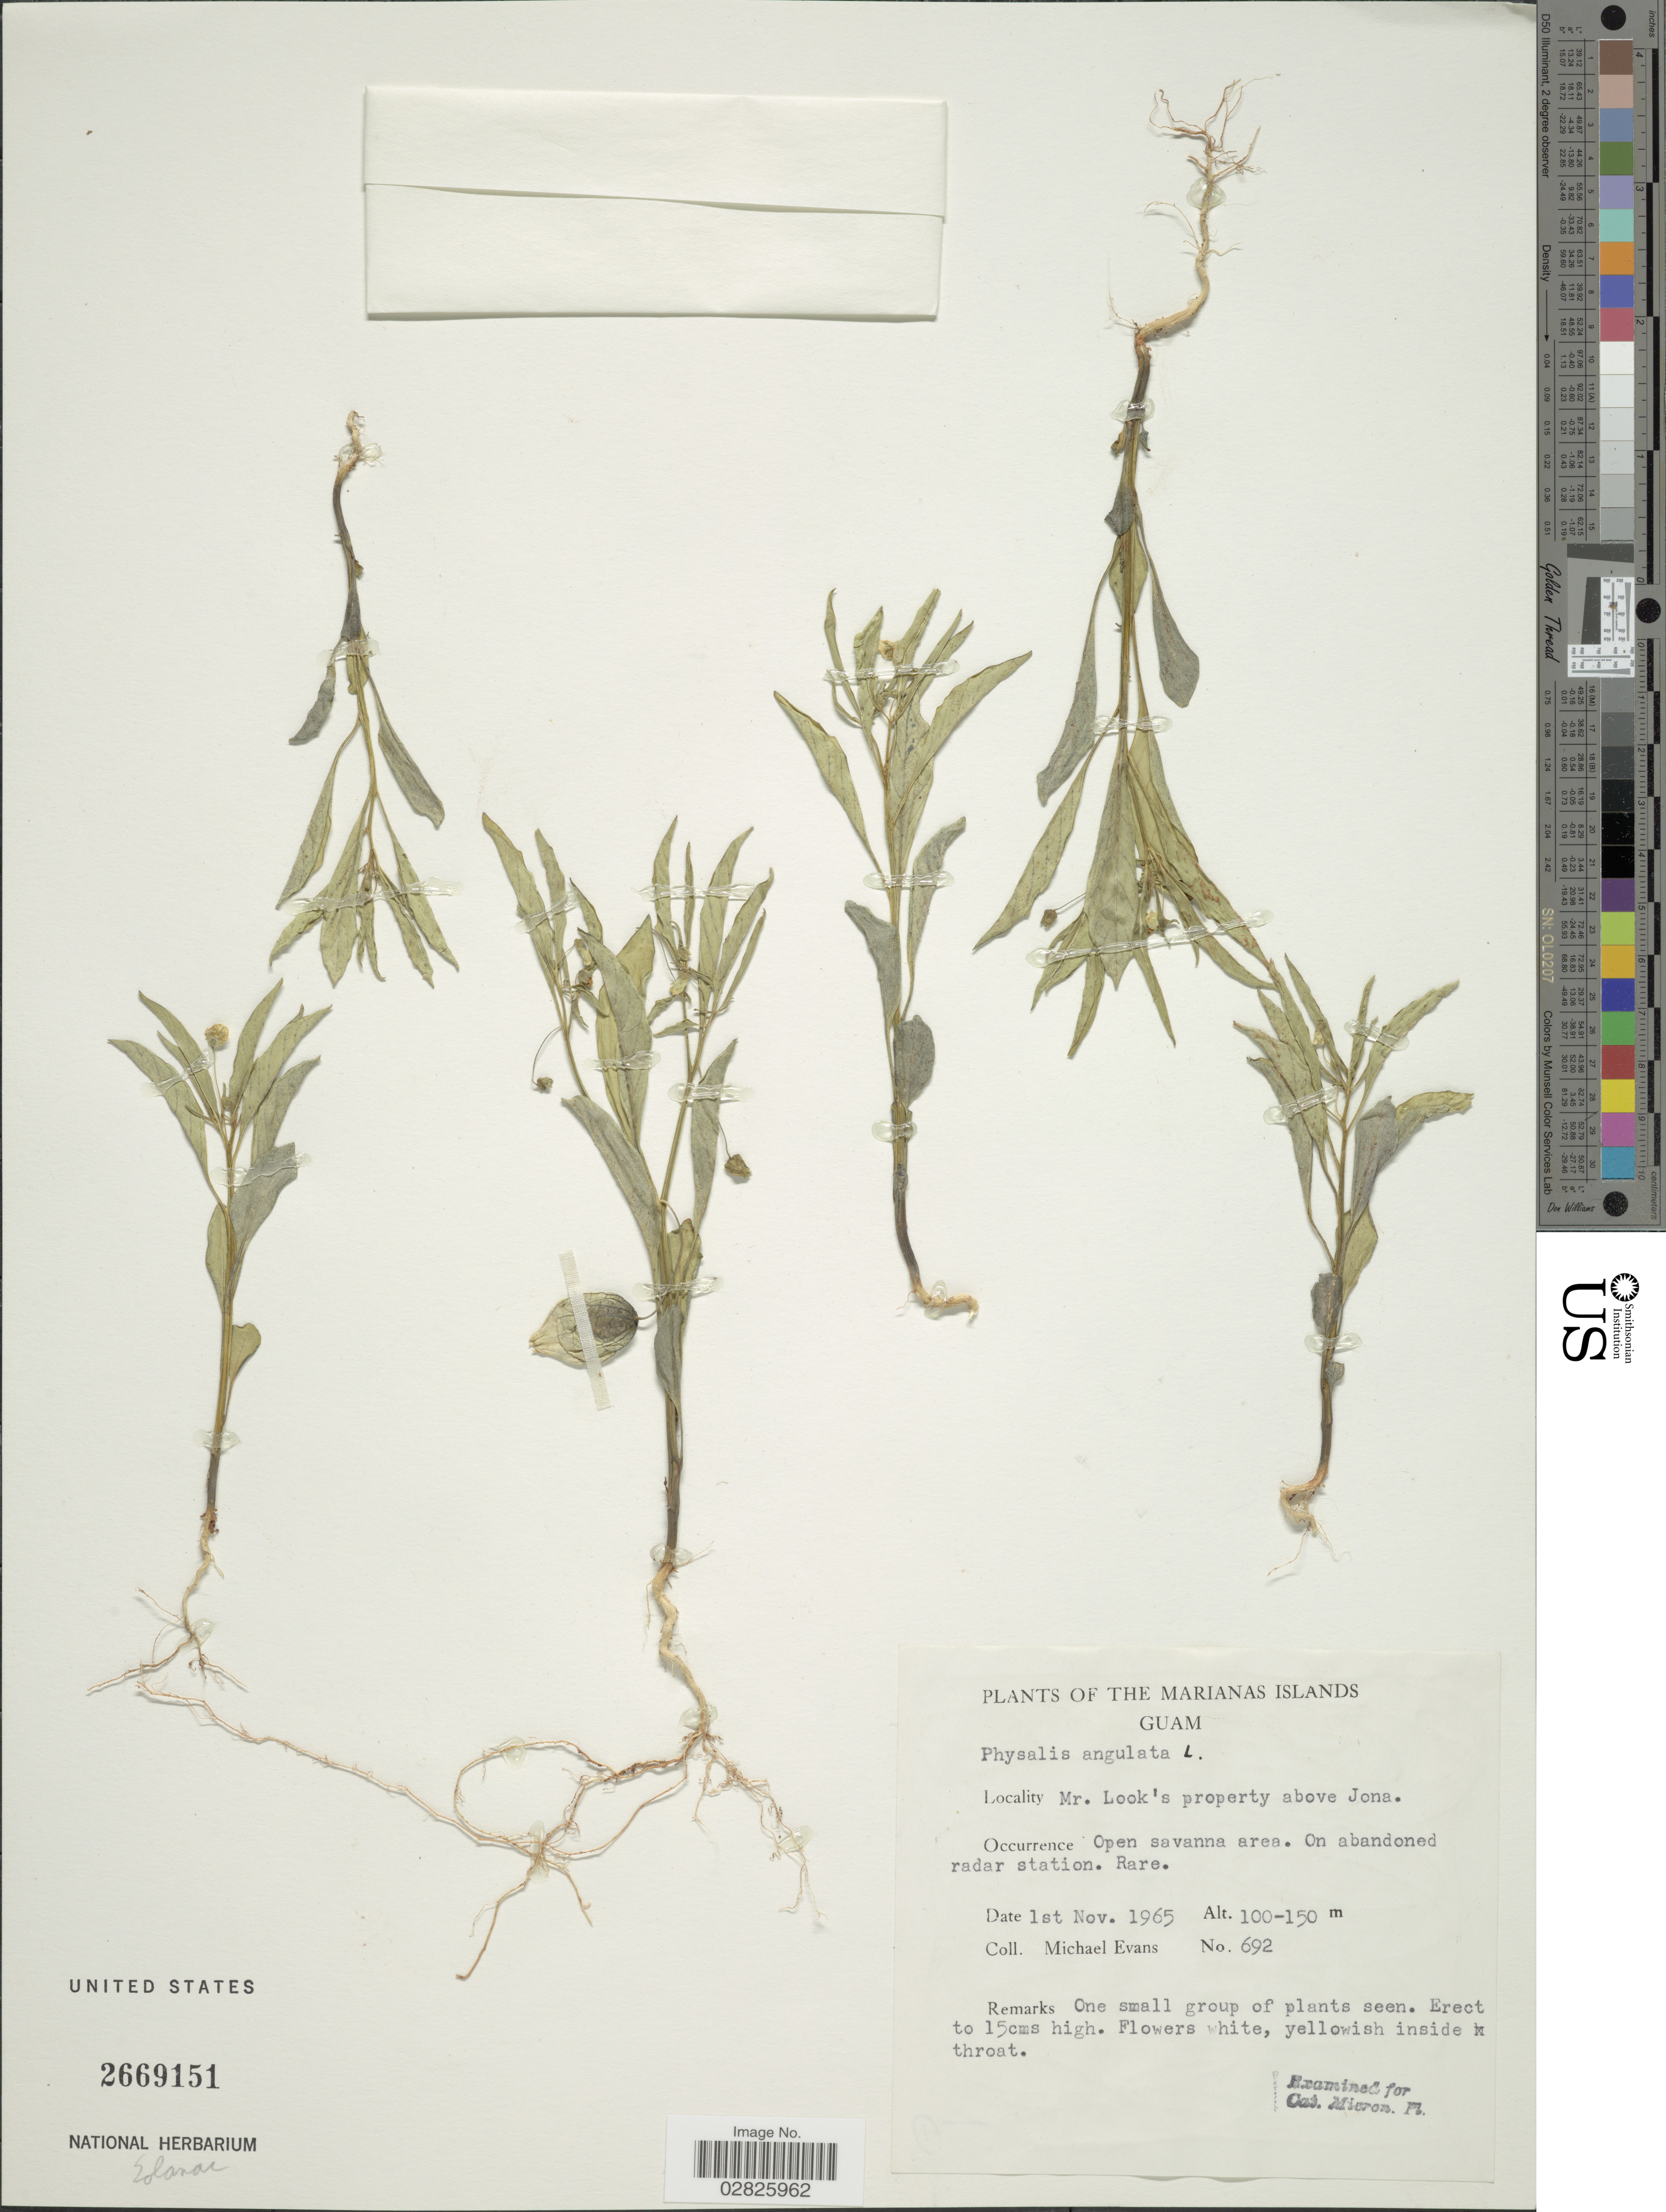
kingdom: Plantae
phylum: Tracheophyta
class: Magnoliopsida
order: Solanales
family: Solanaceae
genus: Physalis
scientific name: Physalis lanceifolia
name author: Nees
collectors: M. Evans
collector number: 692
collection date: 1965-11-01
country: Guam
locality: Marianas Islands. Mr. Look's property above Jona.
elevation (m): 100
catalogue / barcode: US 2669151